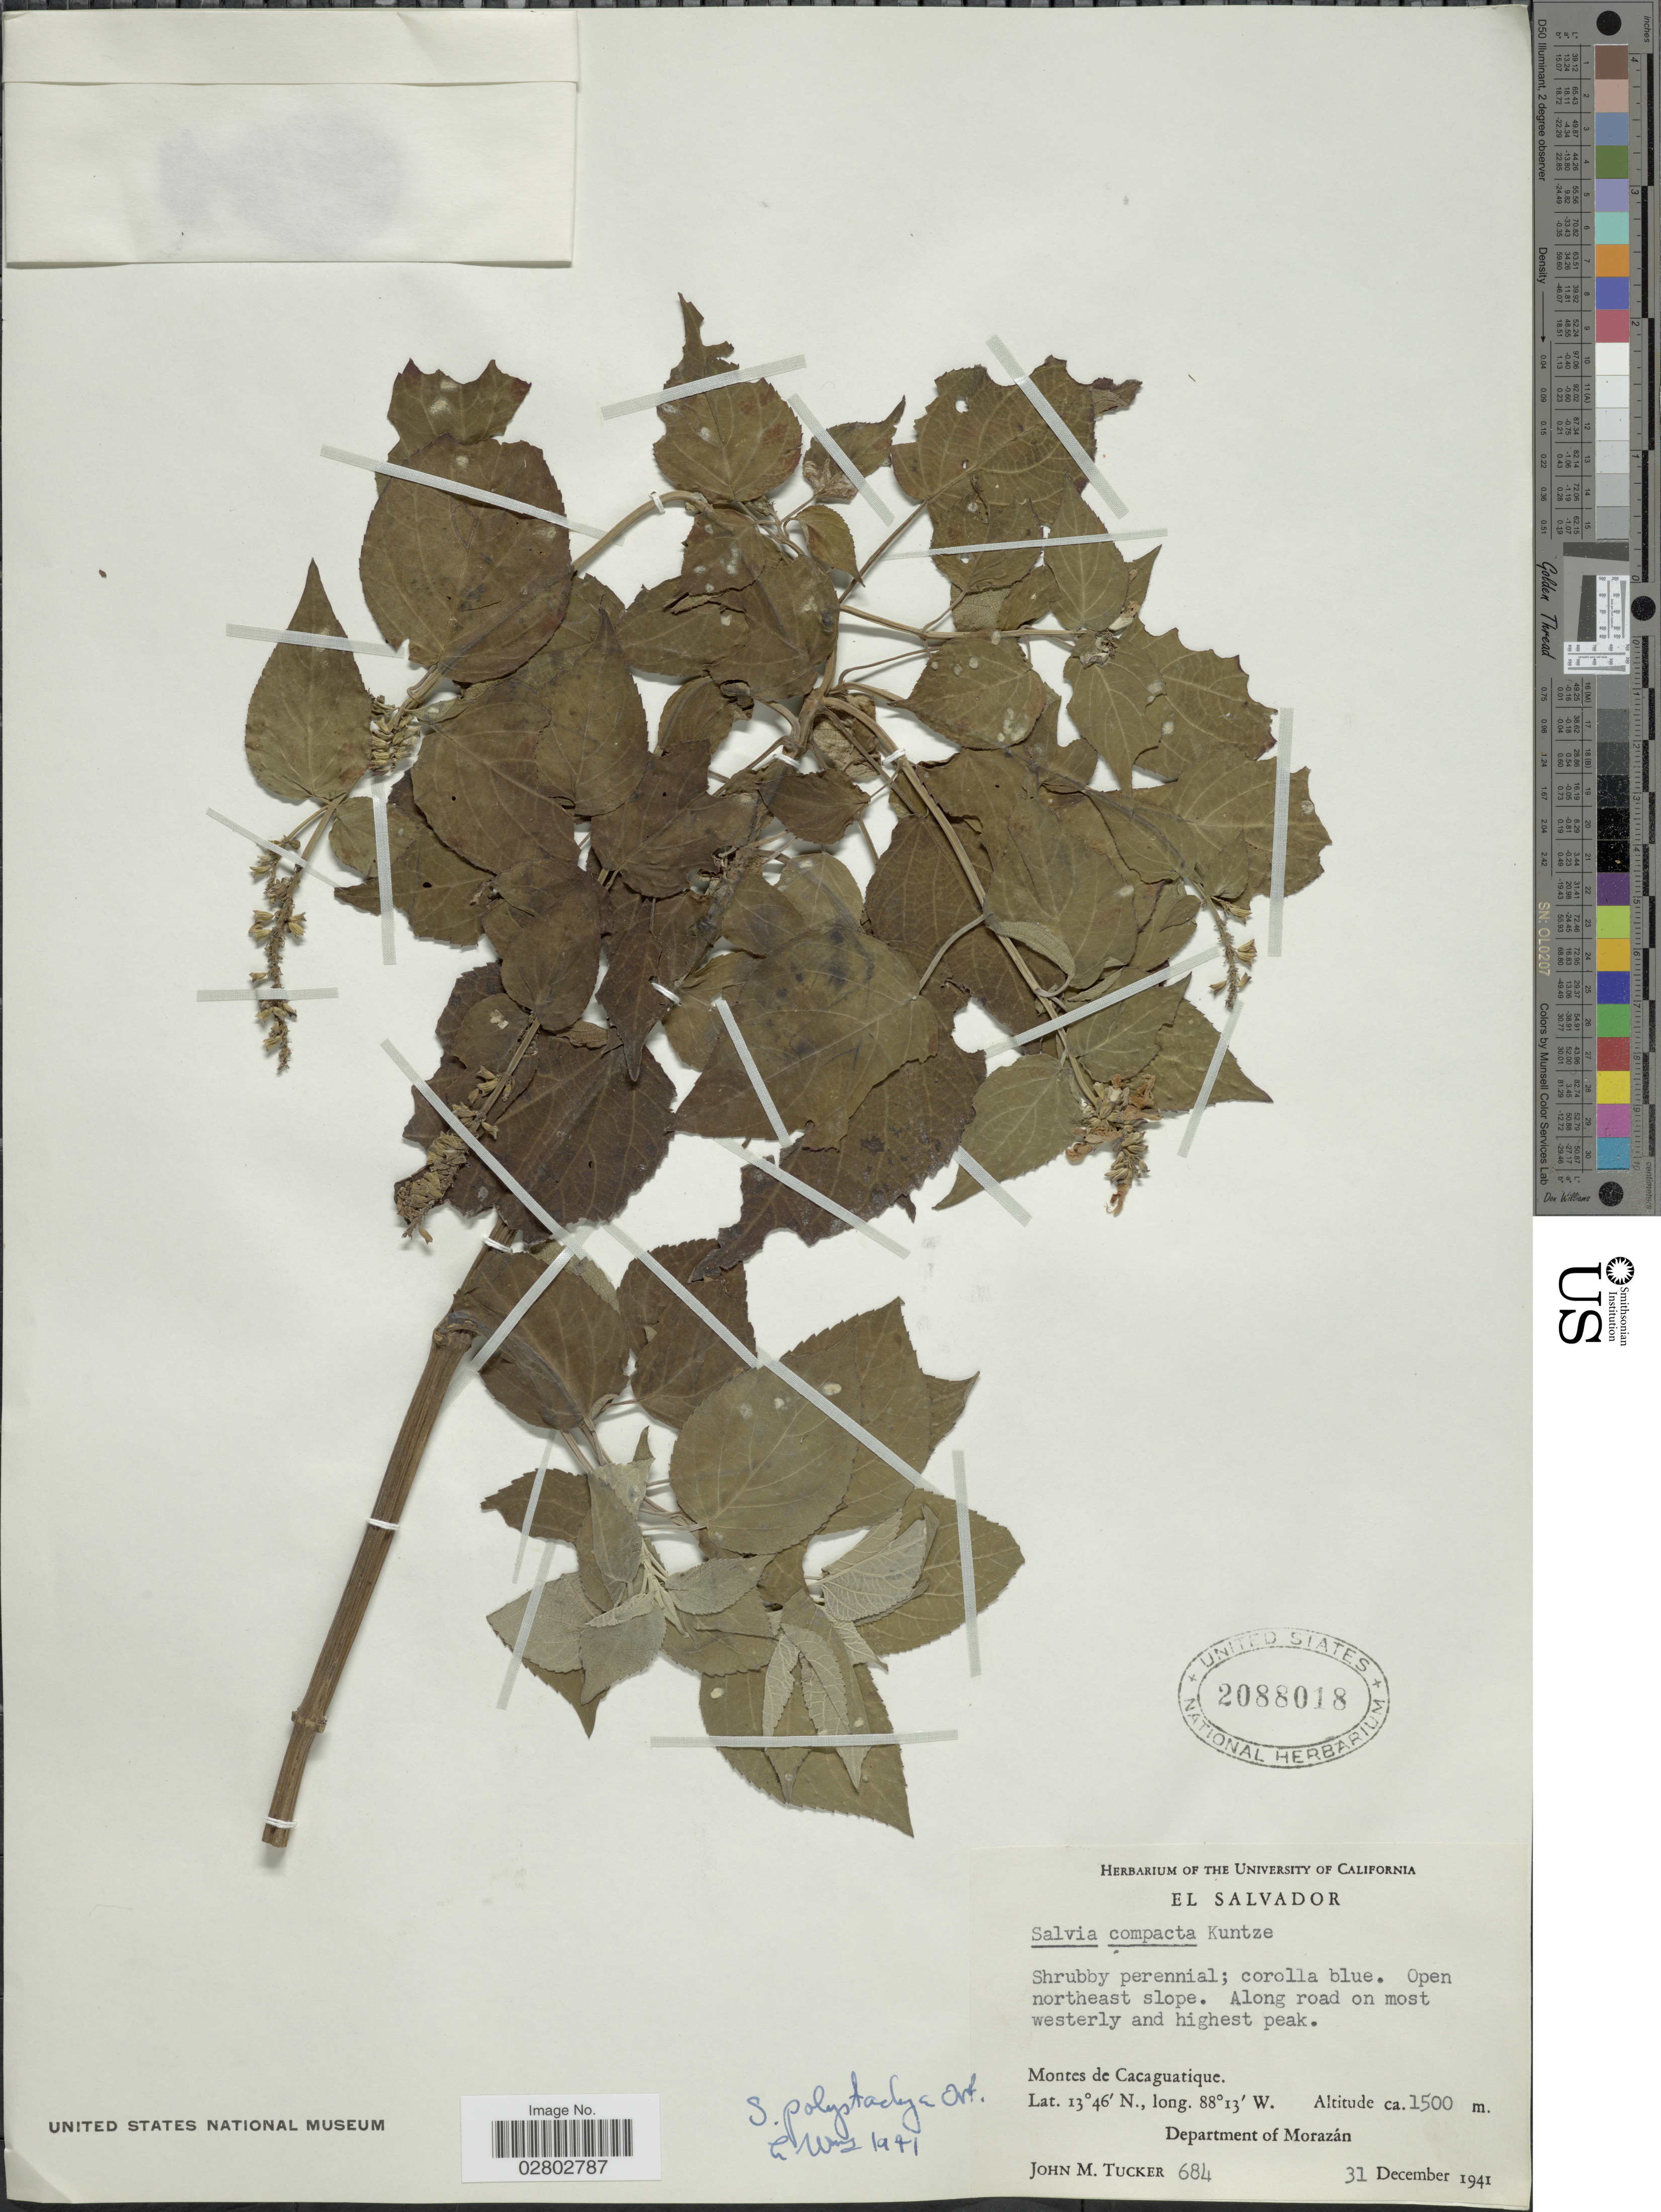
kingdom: Plantae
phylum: Tracheophyta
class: Magnoliopsida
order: Lamiales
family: Lamiaceae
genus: Salvia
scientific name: Salvia polystachya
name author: Cav.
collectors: J. M. Tucker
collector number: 684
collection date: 1941-12-31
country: Honduras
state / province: Fco. Morazán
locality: Along road on most westerly and highest peak, Montes de Cacaguatique, Department of Morazán.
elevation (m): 1500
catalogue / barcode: US 2088018